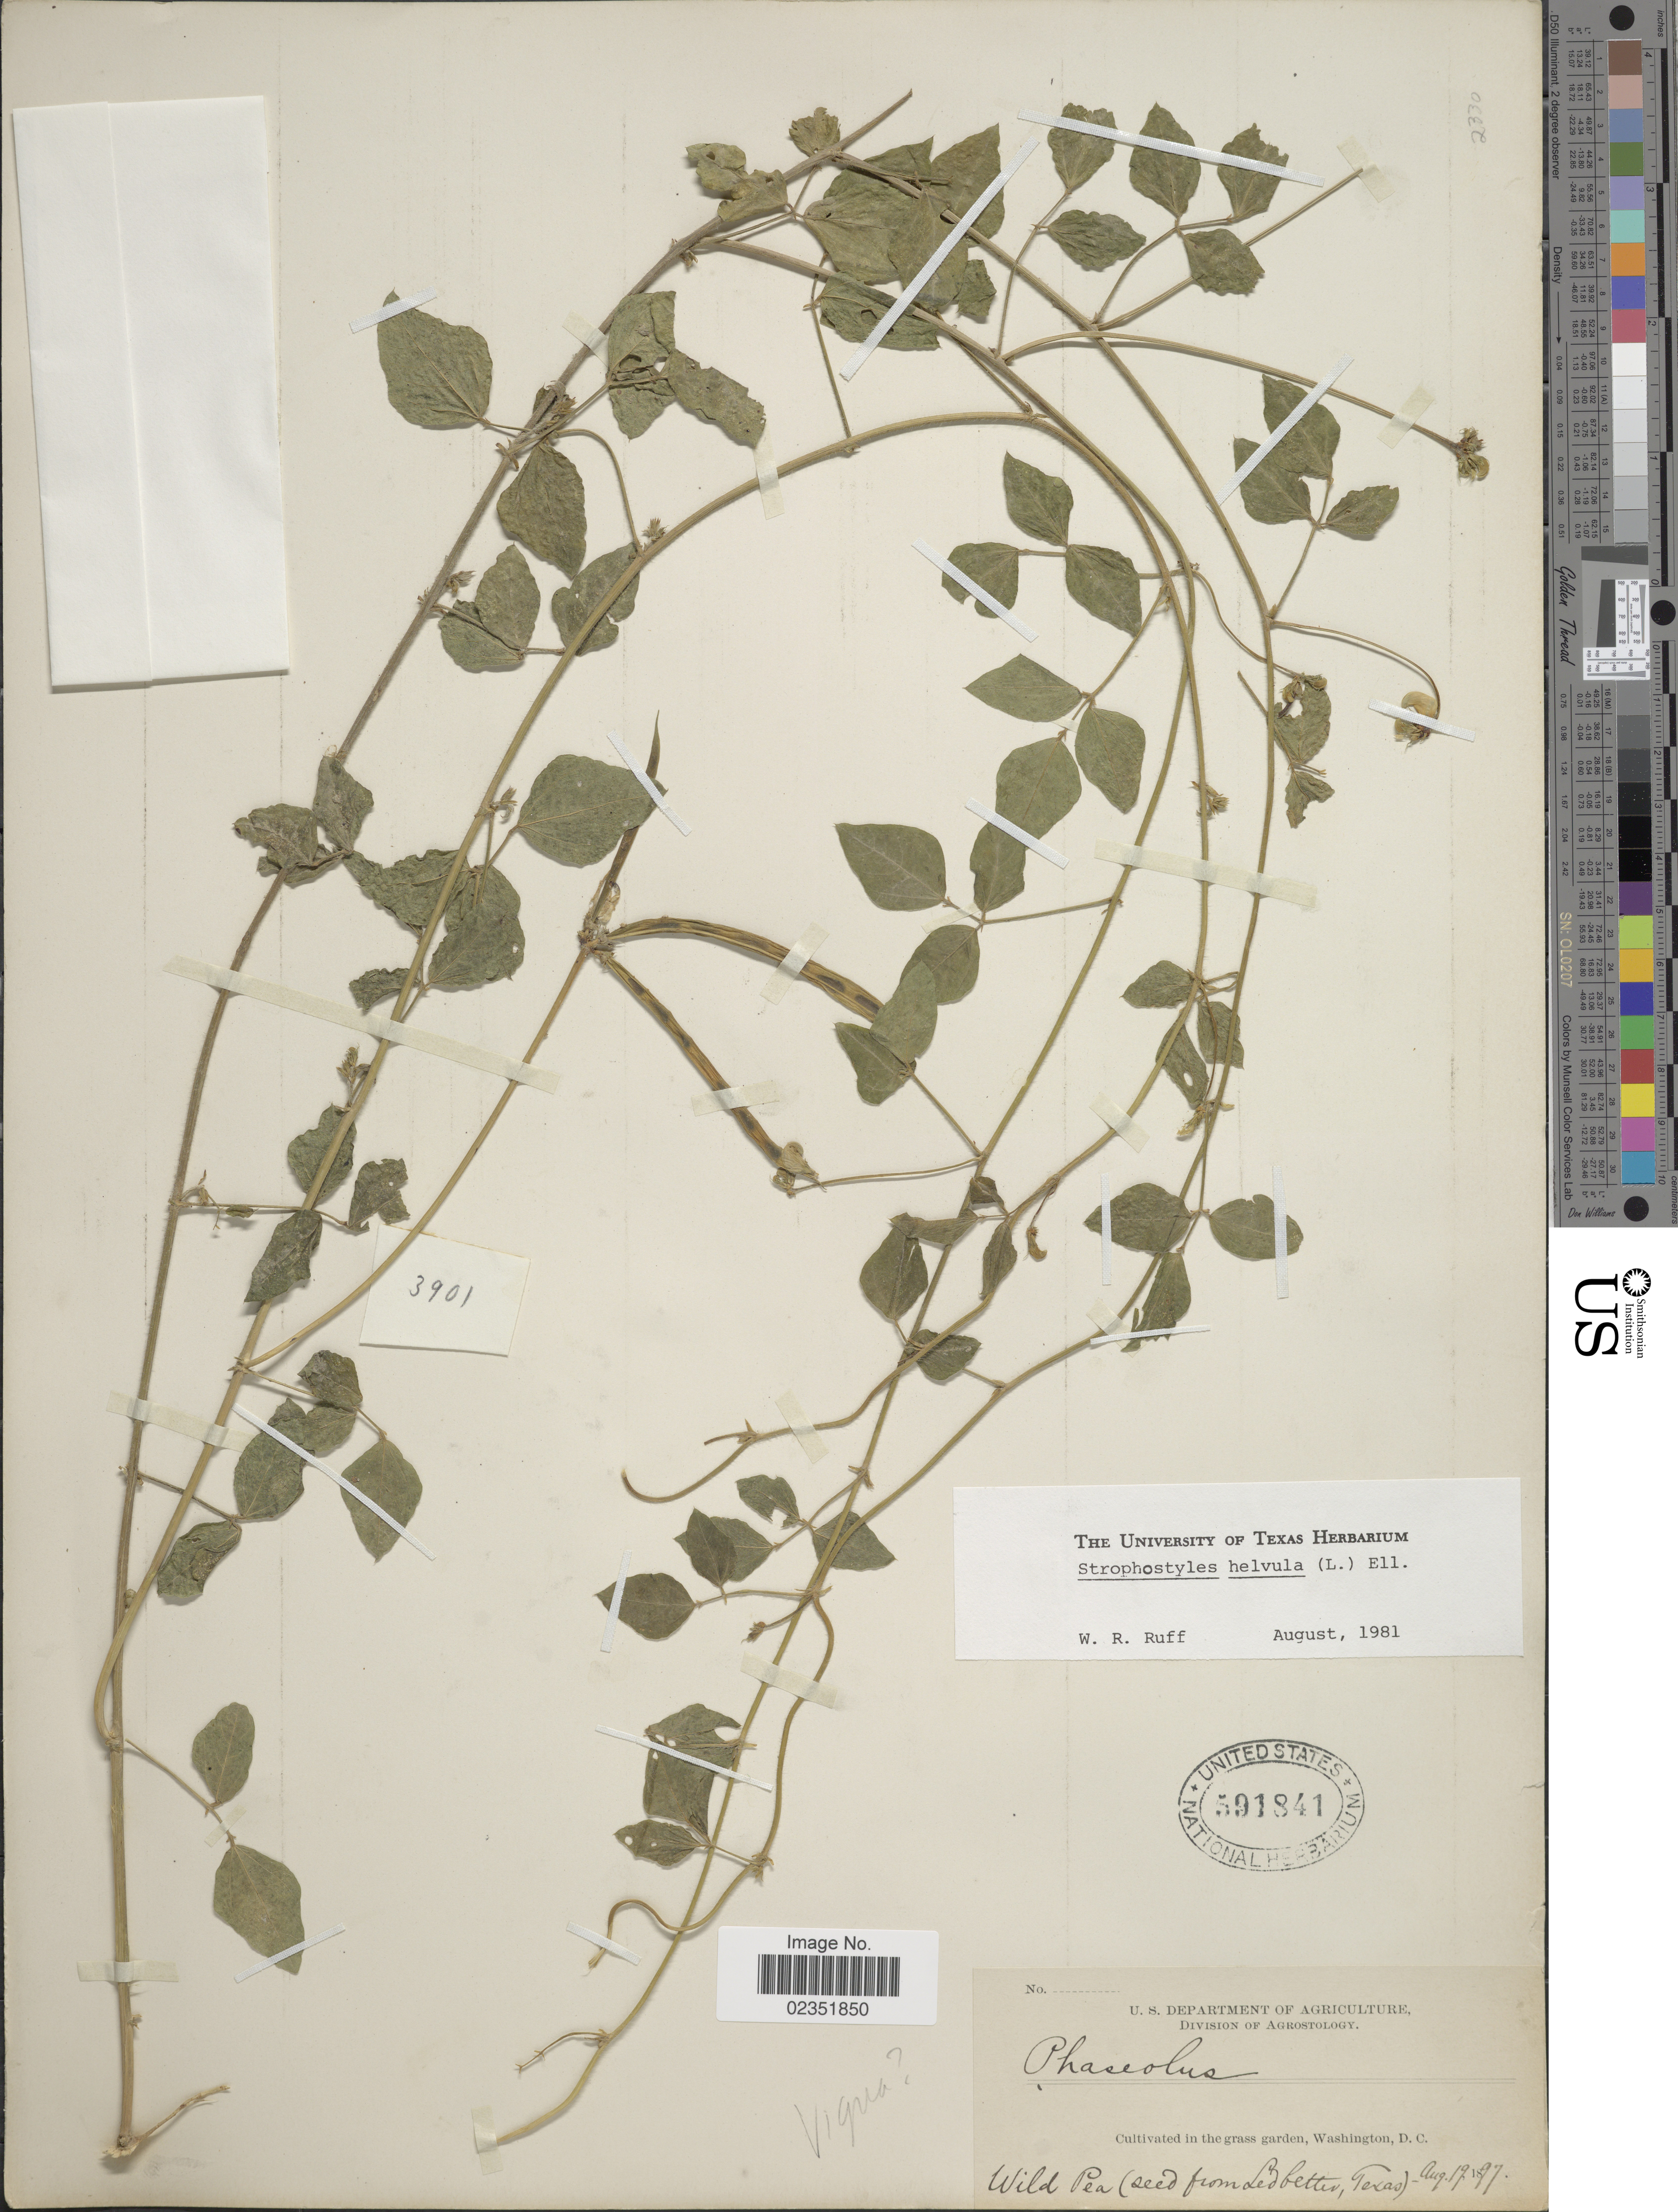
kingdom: Plantae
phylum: Tracheophyta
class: Magnoliopsida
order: Fabales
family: Fabaceae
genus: Strophostyles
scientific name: Strophostyles helvola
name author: (L.) Elliott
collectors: ex herb. U. S. Department of Agriculture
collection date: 1897-08-19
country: United States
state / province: District of Columbia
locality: Cultivated in the grass garden, Washington, D.C.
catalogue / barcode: US 591841